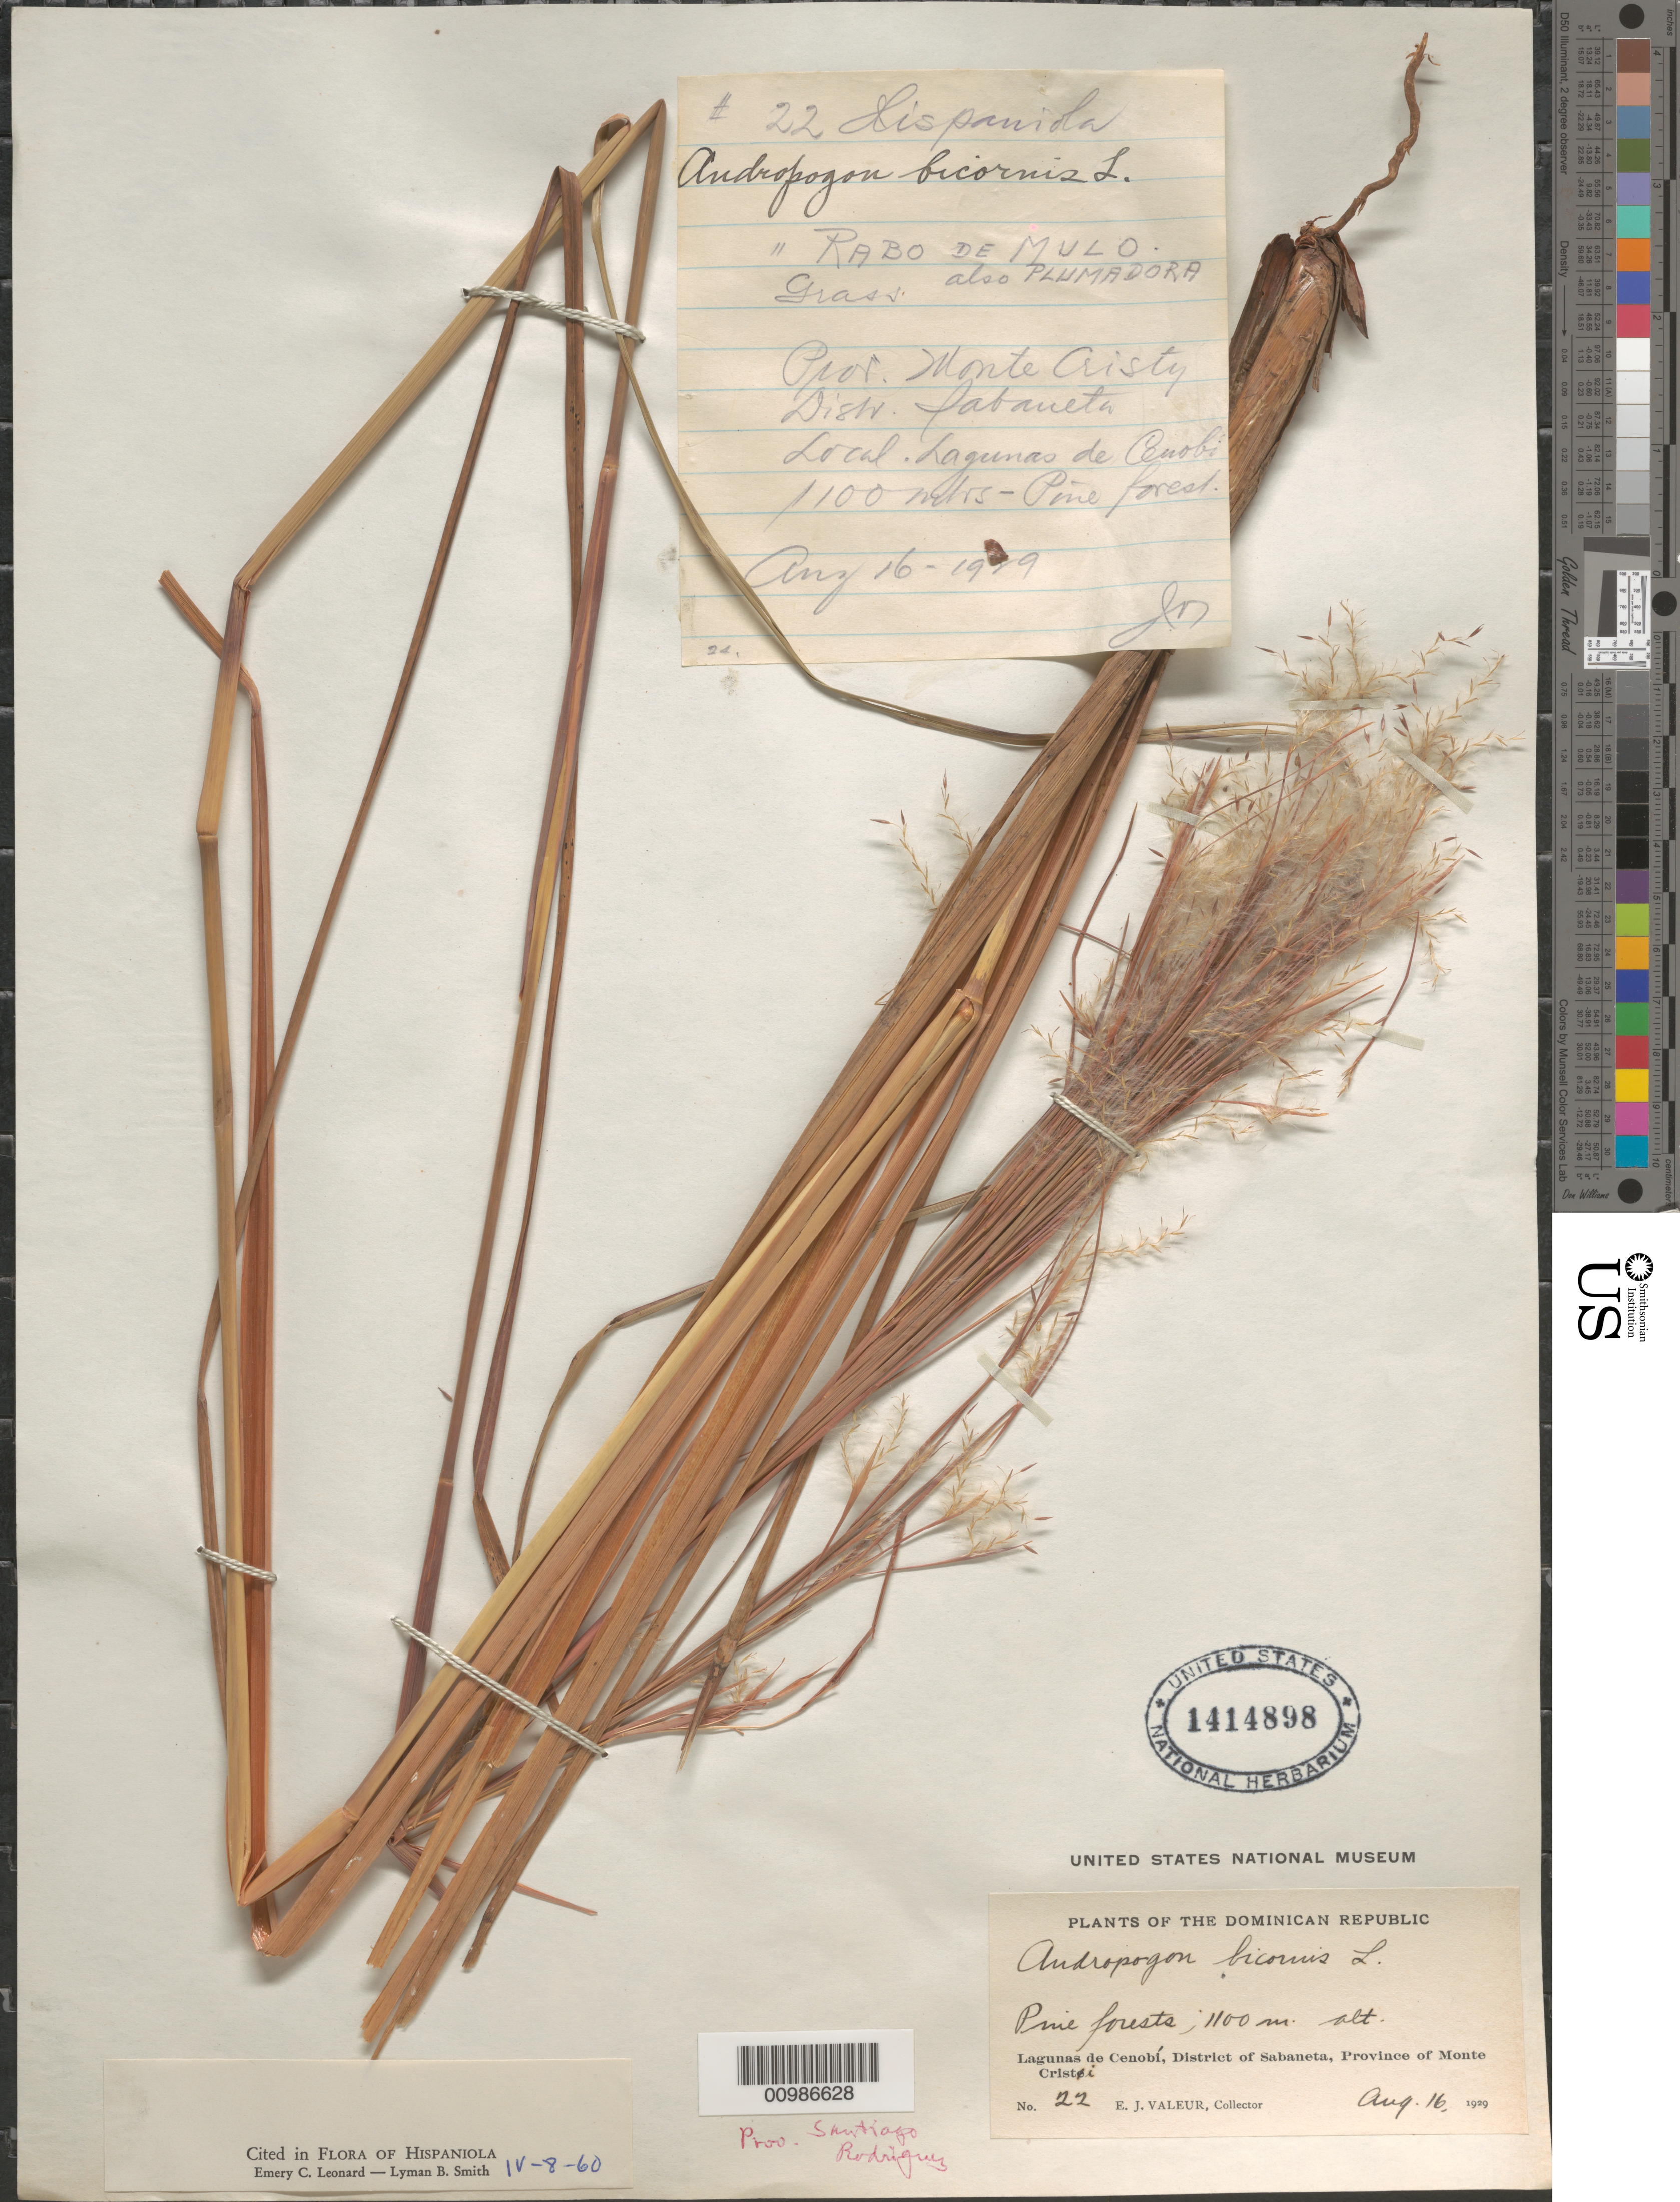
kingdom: Plantae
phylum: Tracheophyta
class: Liliopsida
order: Poales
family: Poaceae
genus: Andropogon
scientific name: Andropogon bicornis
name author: L.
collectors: E. Valeur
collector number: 22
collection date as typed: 16 Aug 1929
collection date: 1929-08-16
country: Dominican Republic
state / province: Monte Cristi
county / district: Sabaneta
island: Hispaniola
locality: Lagunas de Cenobi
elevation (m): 1100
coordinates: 0 N, 0 E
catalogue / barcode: US 1414898